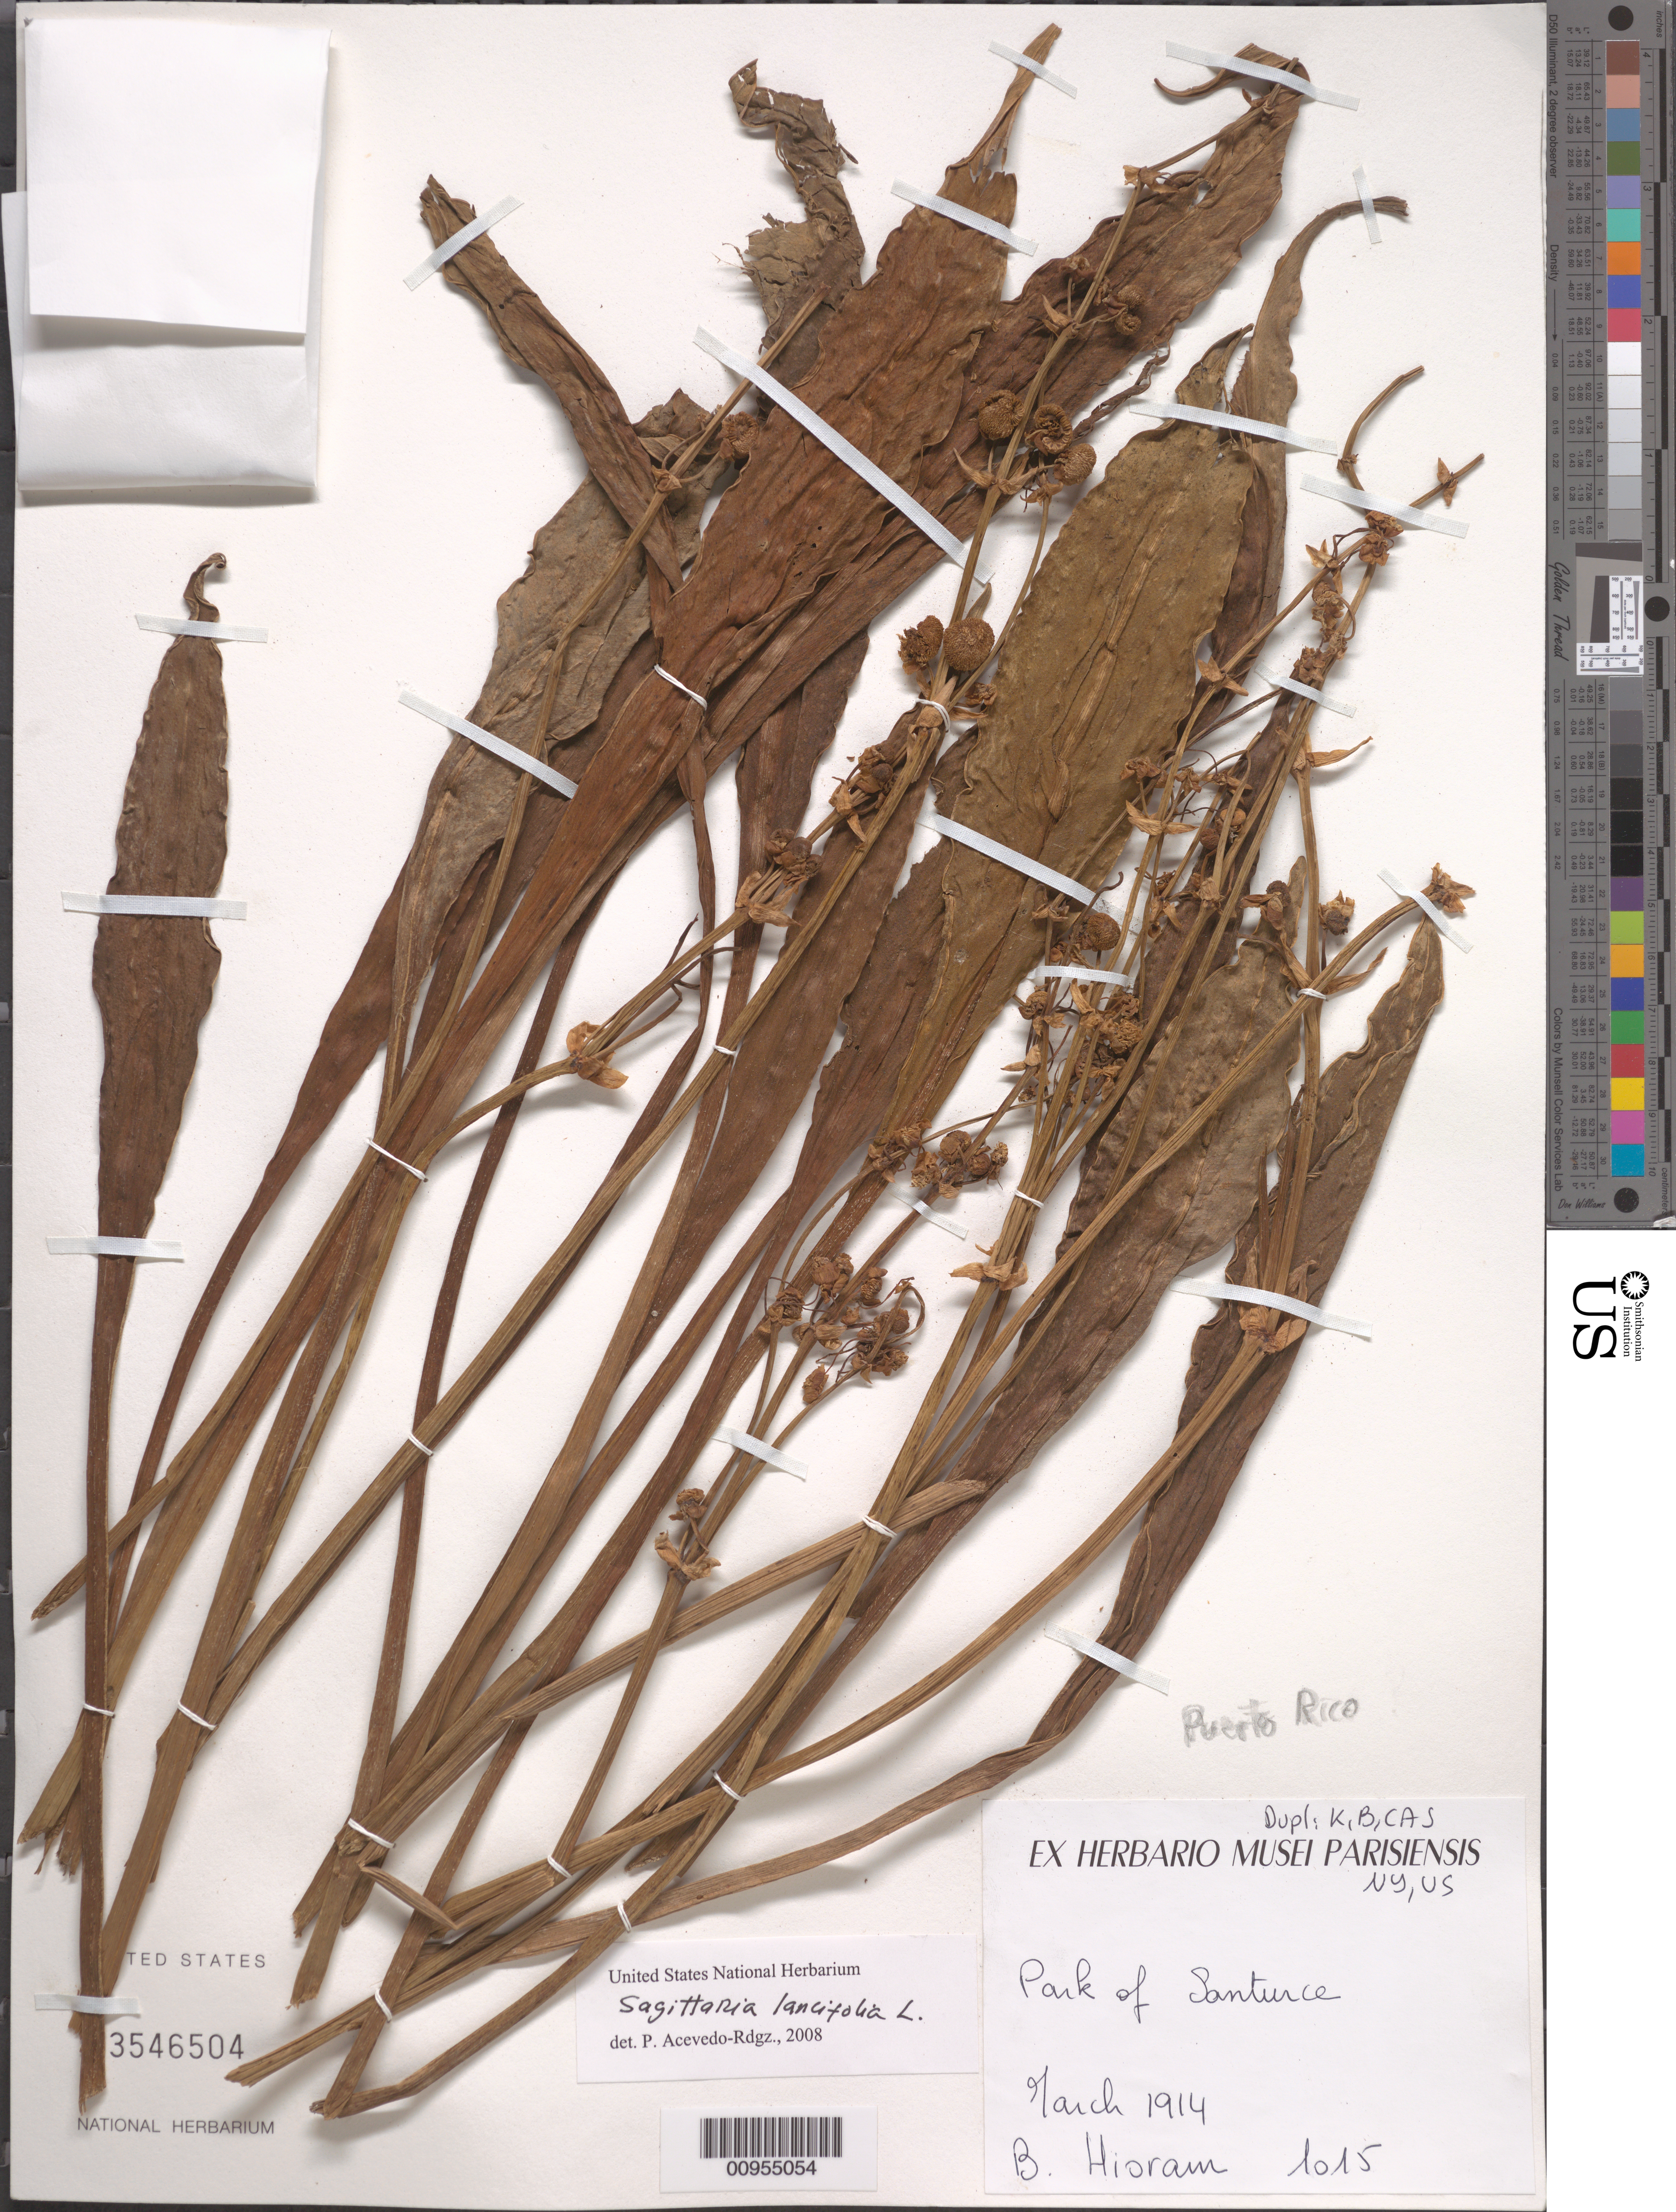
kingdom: Plantae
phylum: Tracheophyta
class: Liliopsida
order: Alismatales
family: Alismataceae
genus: Sagittaria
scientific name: Sagittaria lancifolia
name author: L.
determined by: Acevedo-Rodríguez, P., (BOT), Smithsonian Institution - National Museum of Natural History (UNITED STATES)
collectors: Bro. Hioram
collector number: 1015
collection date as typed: Mar 1914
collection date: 1914-03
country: Puerto Rico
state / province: San Juan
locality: Park of Santurce.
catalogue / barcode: US 3546504